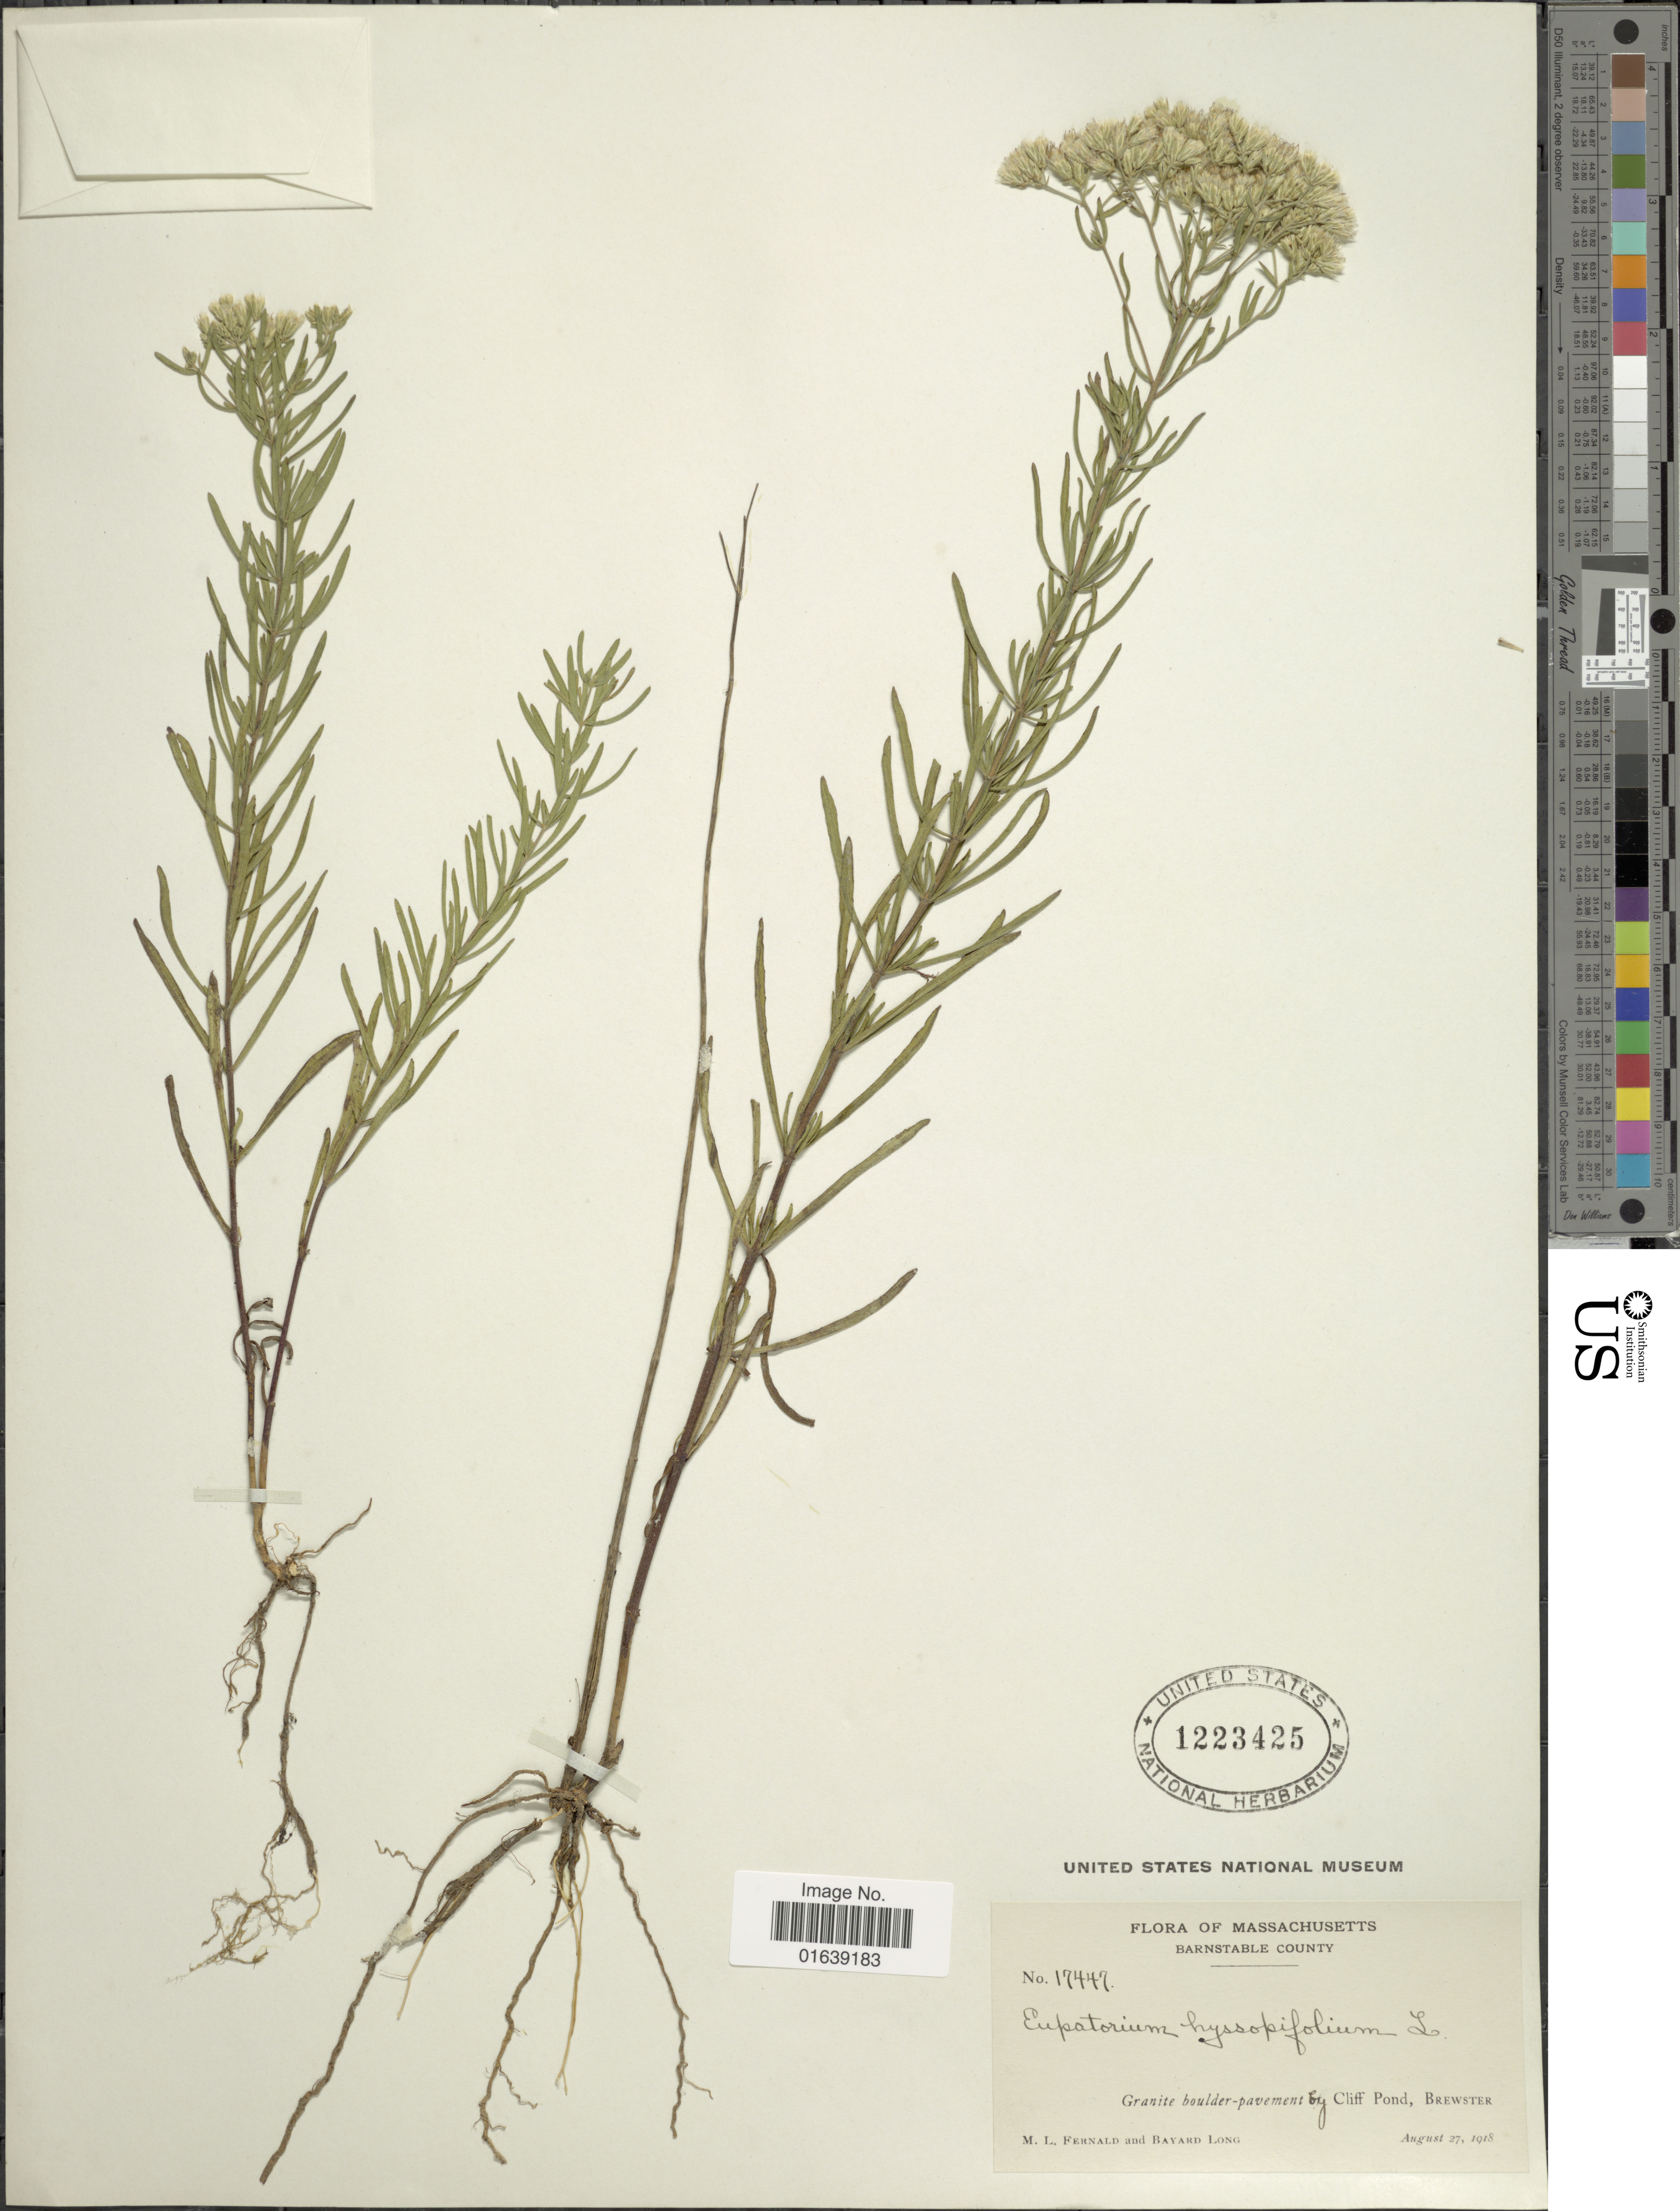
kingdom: Plantae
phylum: Tracheophyta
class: Magnoliopsida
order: Asterales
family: Asteraceae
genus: Eupatorium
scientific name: Eupatorium hyssopifolium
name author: L.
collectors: M. L. Fernald & B. H. Long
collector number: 17447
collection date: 1918-08-27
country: United States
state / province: Massachusetts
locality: Massachusetts. Granite boulder-pavement by Cliff Pond, Brewster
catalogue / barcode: US 1223425